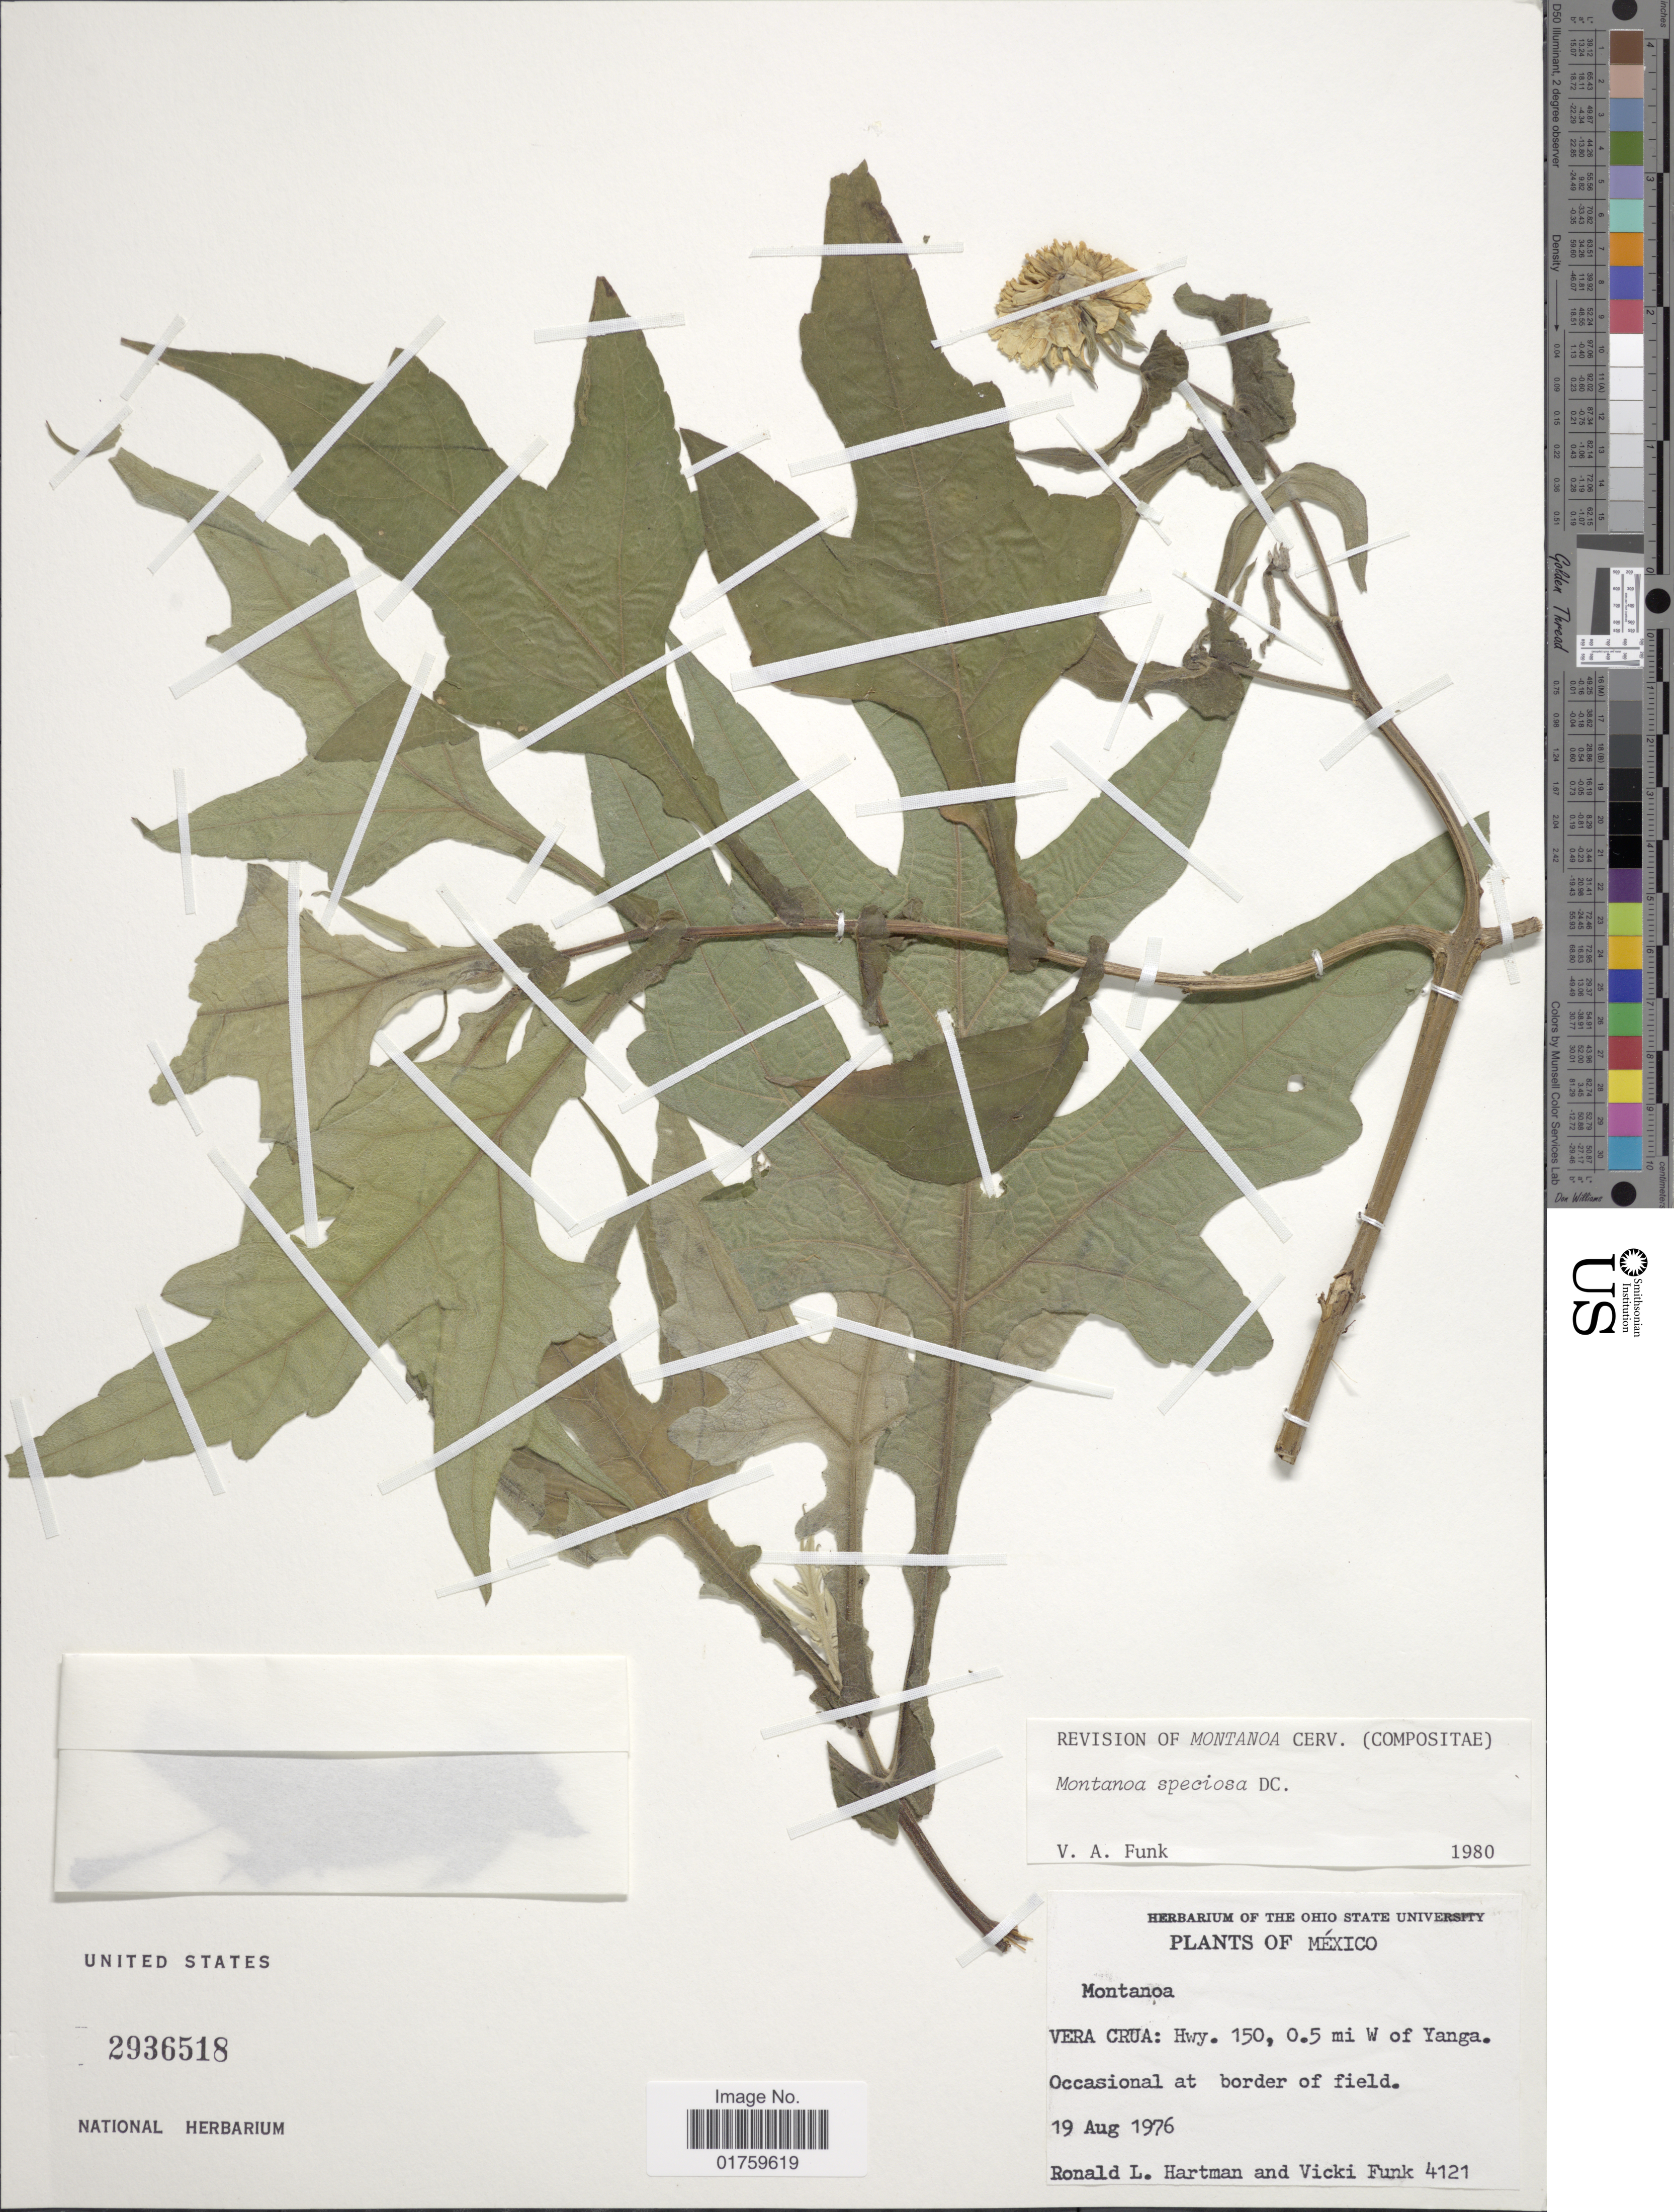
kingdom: Plantae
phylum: Tracheophyta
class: Magnoliopsida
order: Asterales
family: Asteraceae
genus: Montanoa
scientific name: Montanoa speciosa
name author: (DC.) Sch. Bip. ex K. Koch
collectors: R. L. Hartman & V. Funk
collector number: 4121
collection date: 1976-08-19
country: Mexico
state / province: Veracruz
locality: Vera Crua: Hwy. 150, 0.5 mi W of Yanga, occasional at border of field.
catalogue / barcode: US 2936518